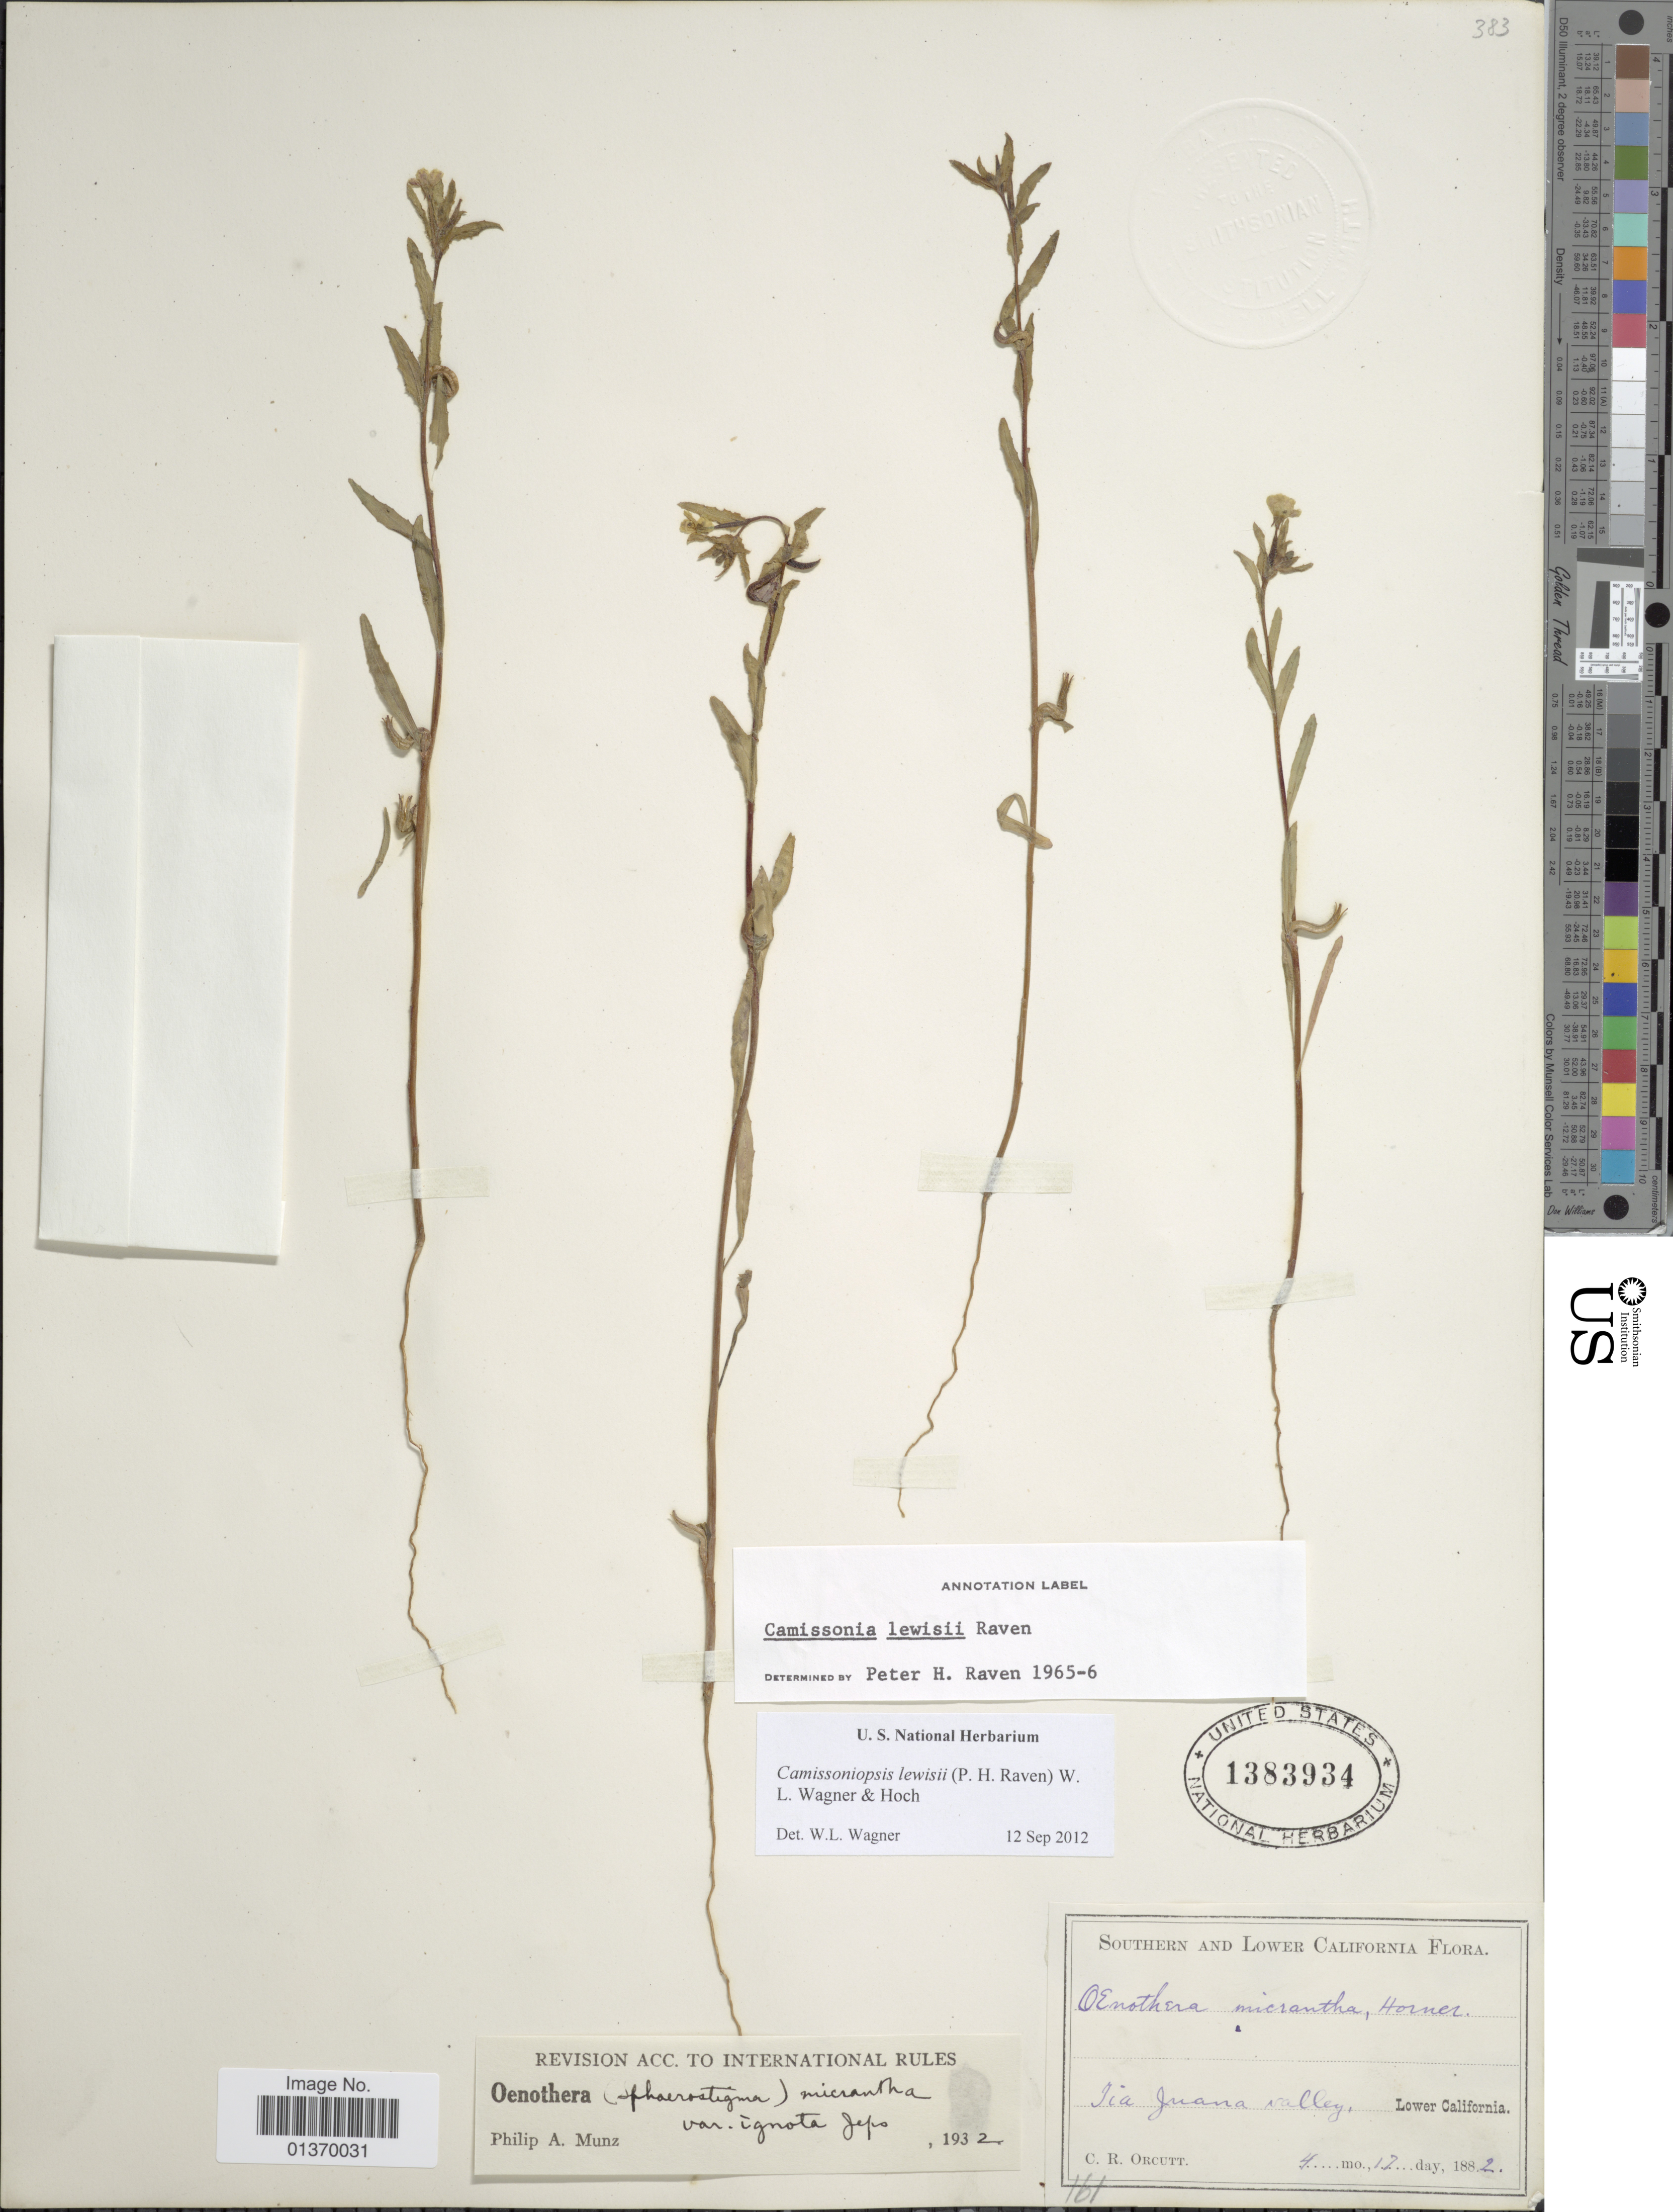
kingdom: Plantae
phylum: Tracheophyta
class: Magnoliopsida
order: Myrtales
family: Onagraceae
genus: Camissoniopsis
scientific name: Camissoniopsis lewisii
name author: (P.H. Raven) W.L. Wagner & Hoch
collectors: C. R. Orcutt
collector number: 161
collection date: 1882-04-17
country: Mexico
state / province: Baja California Norte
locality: Tia Juana Valley, Lower California,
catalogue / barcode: US 1383934